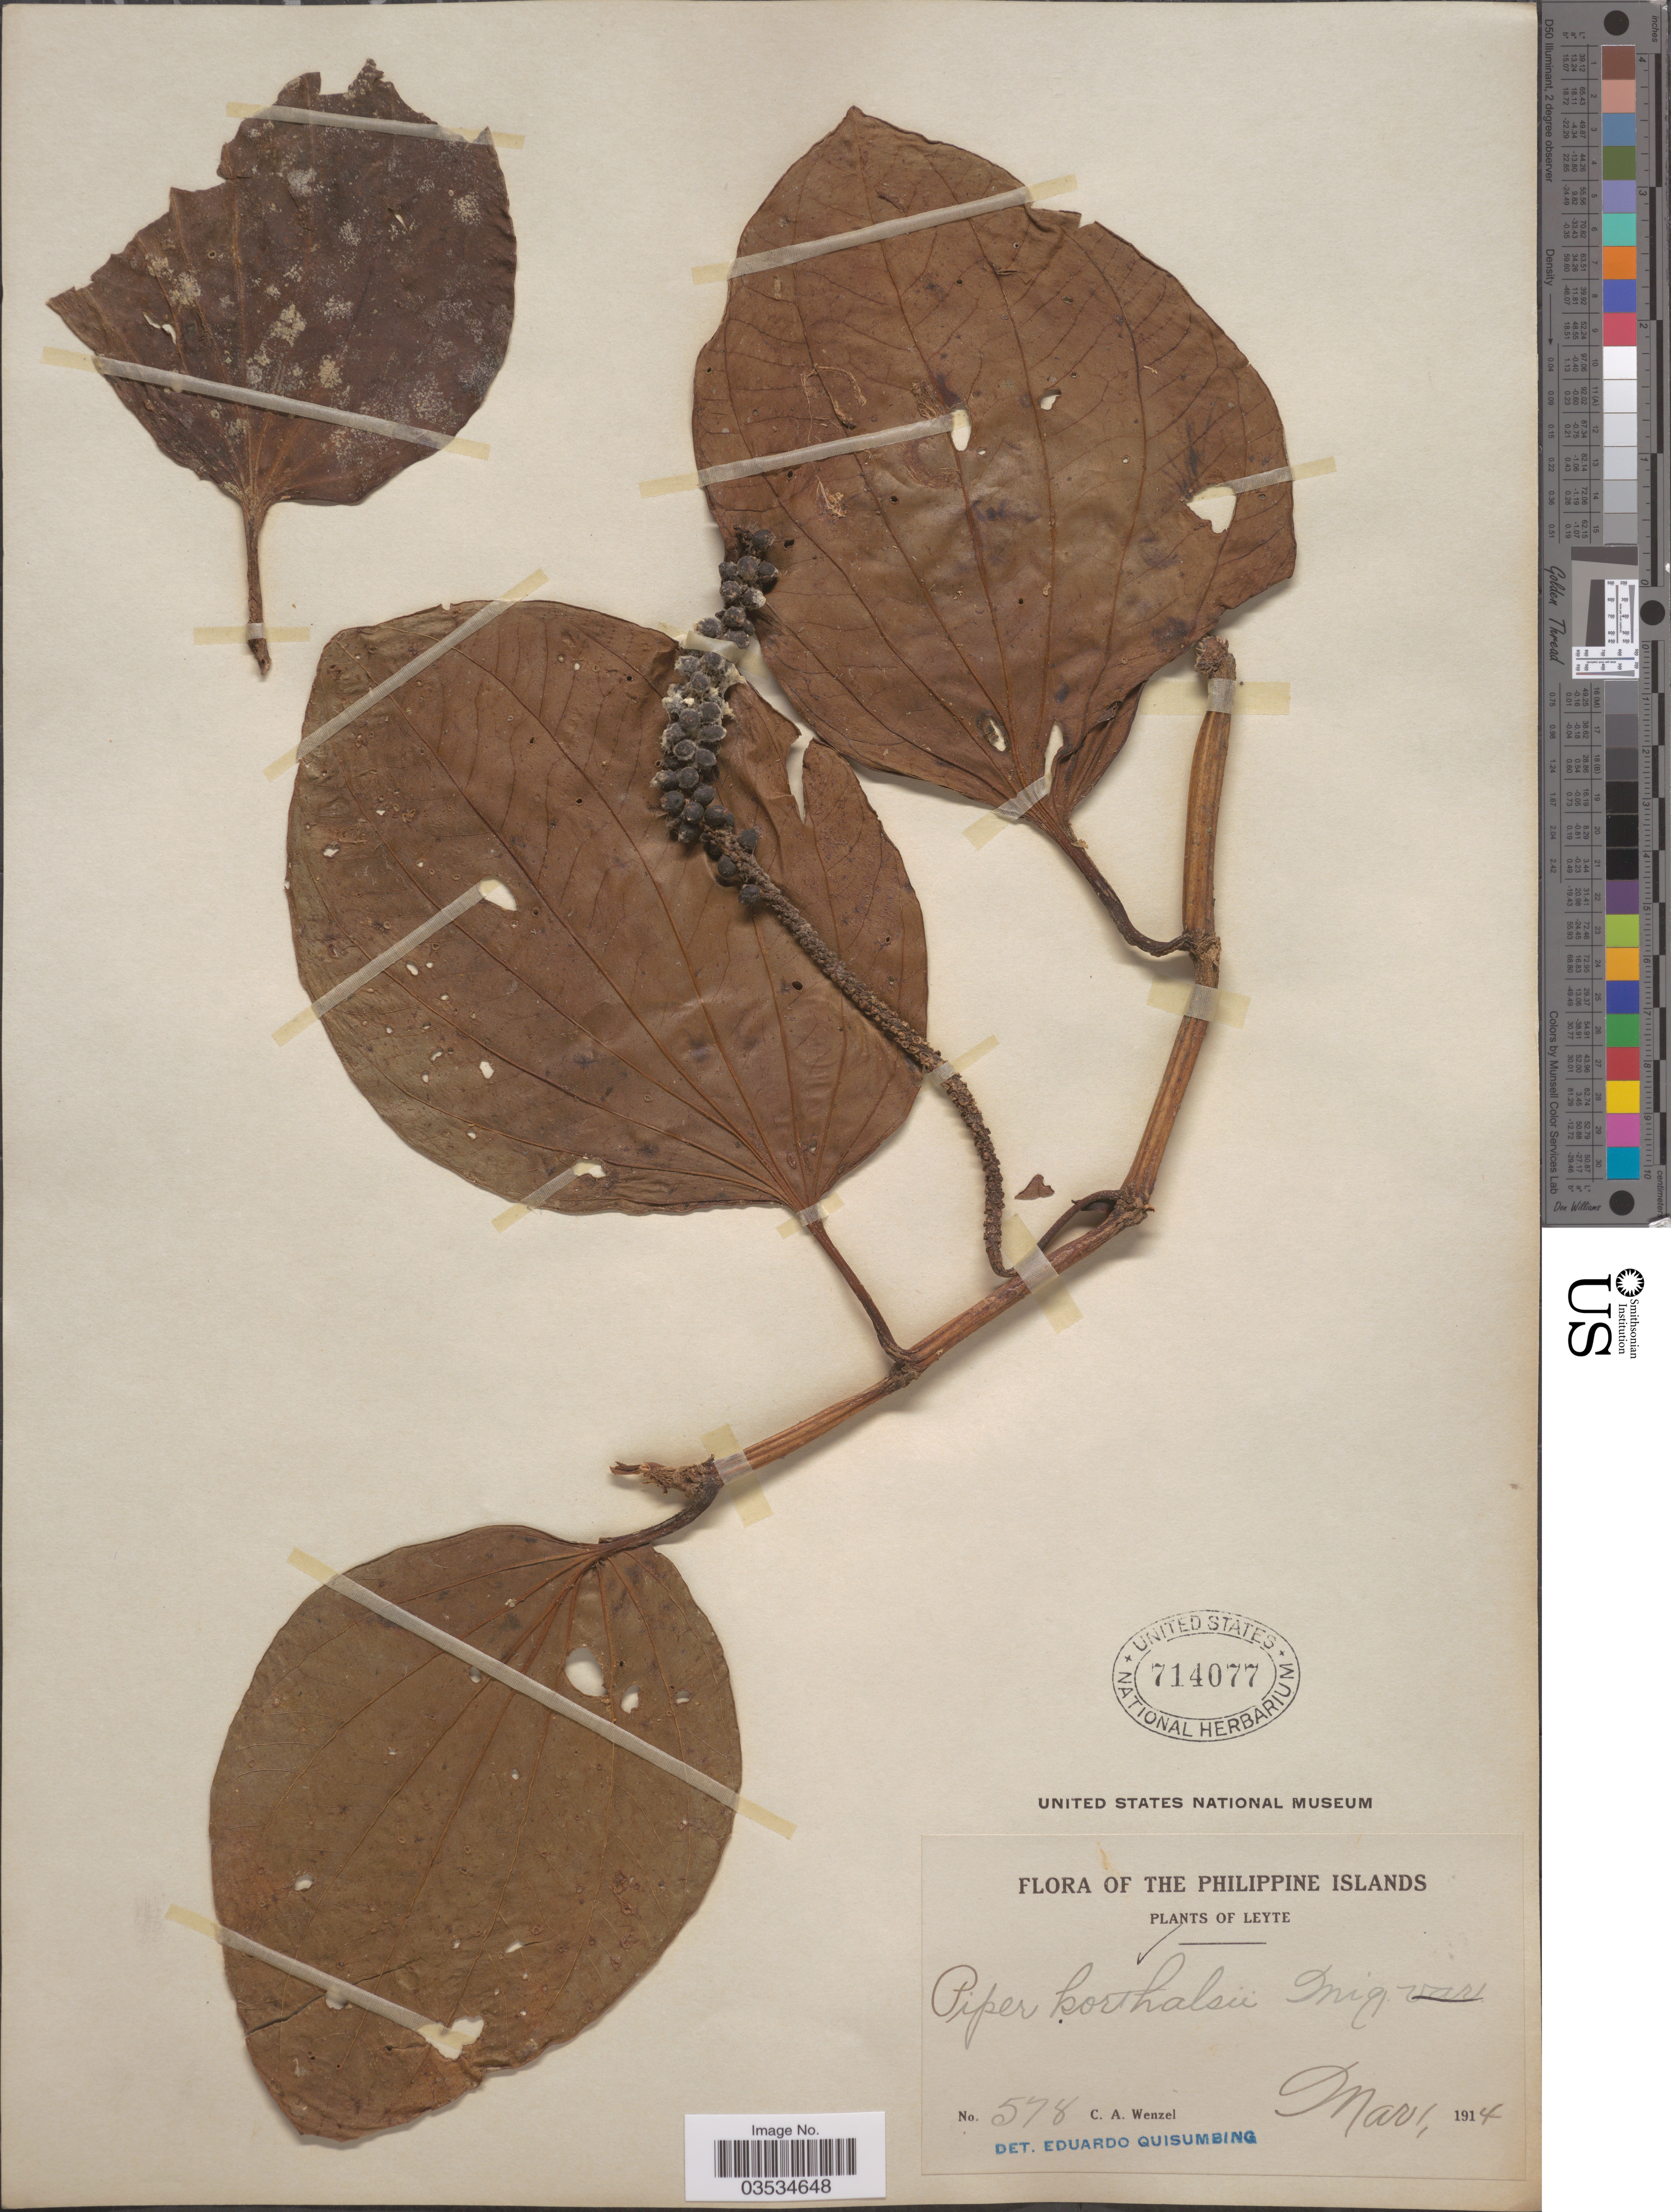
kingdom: Plantae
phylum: Tracheophyta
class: Magnoliopsida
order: Piperales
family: Piperaceae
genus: Piper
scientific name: Piper korthalsii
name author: Blume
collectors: C. Wenzel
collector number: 578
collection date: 1914-03-01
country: Philippines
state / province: Eastern Visayas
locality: Philippine Islands. Leyte.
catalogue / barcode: US 714077